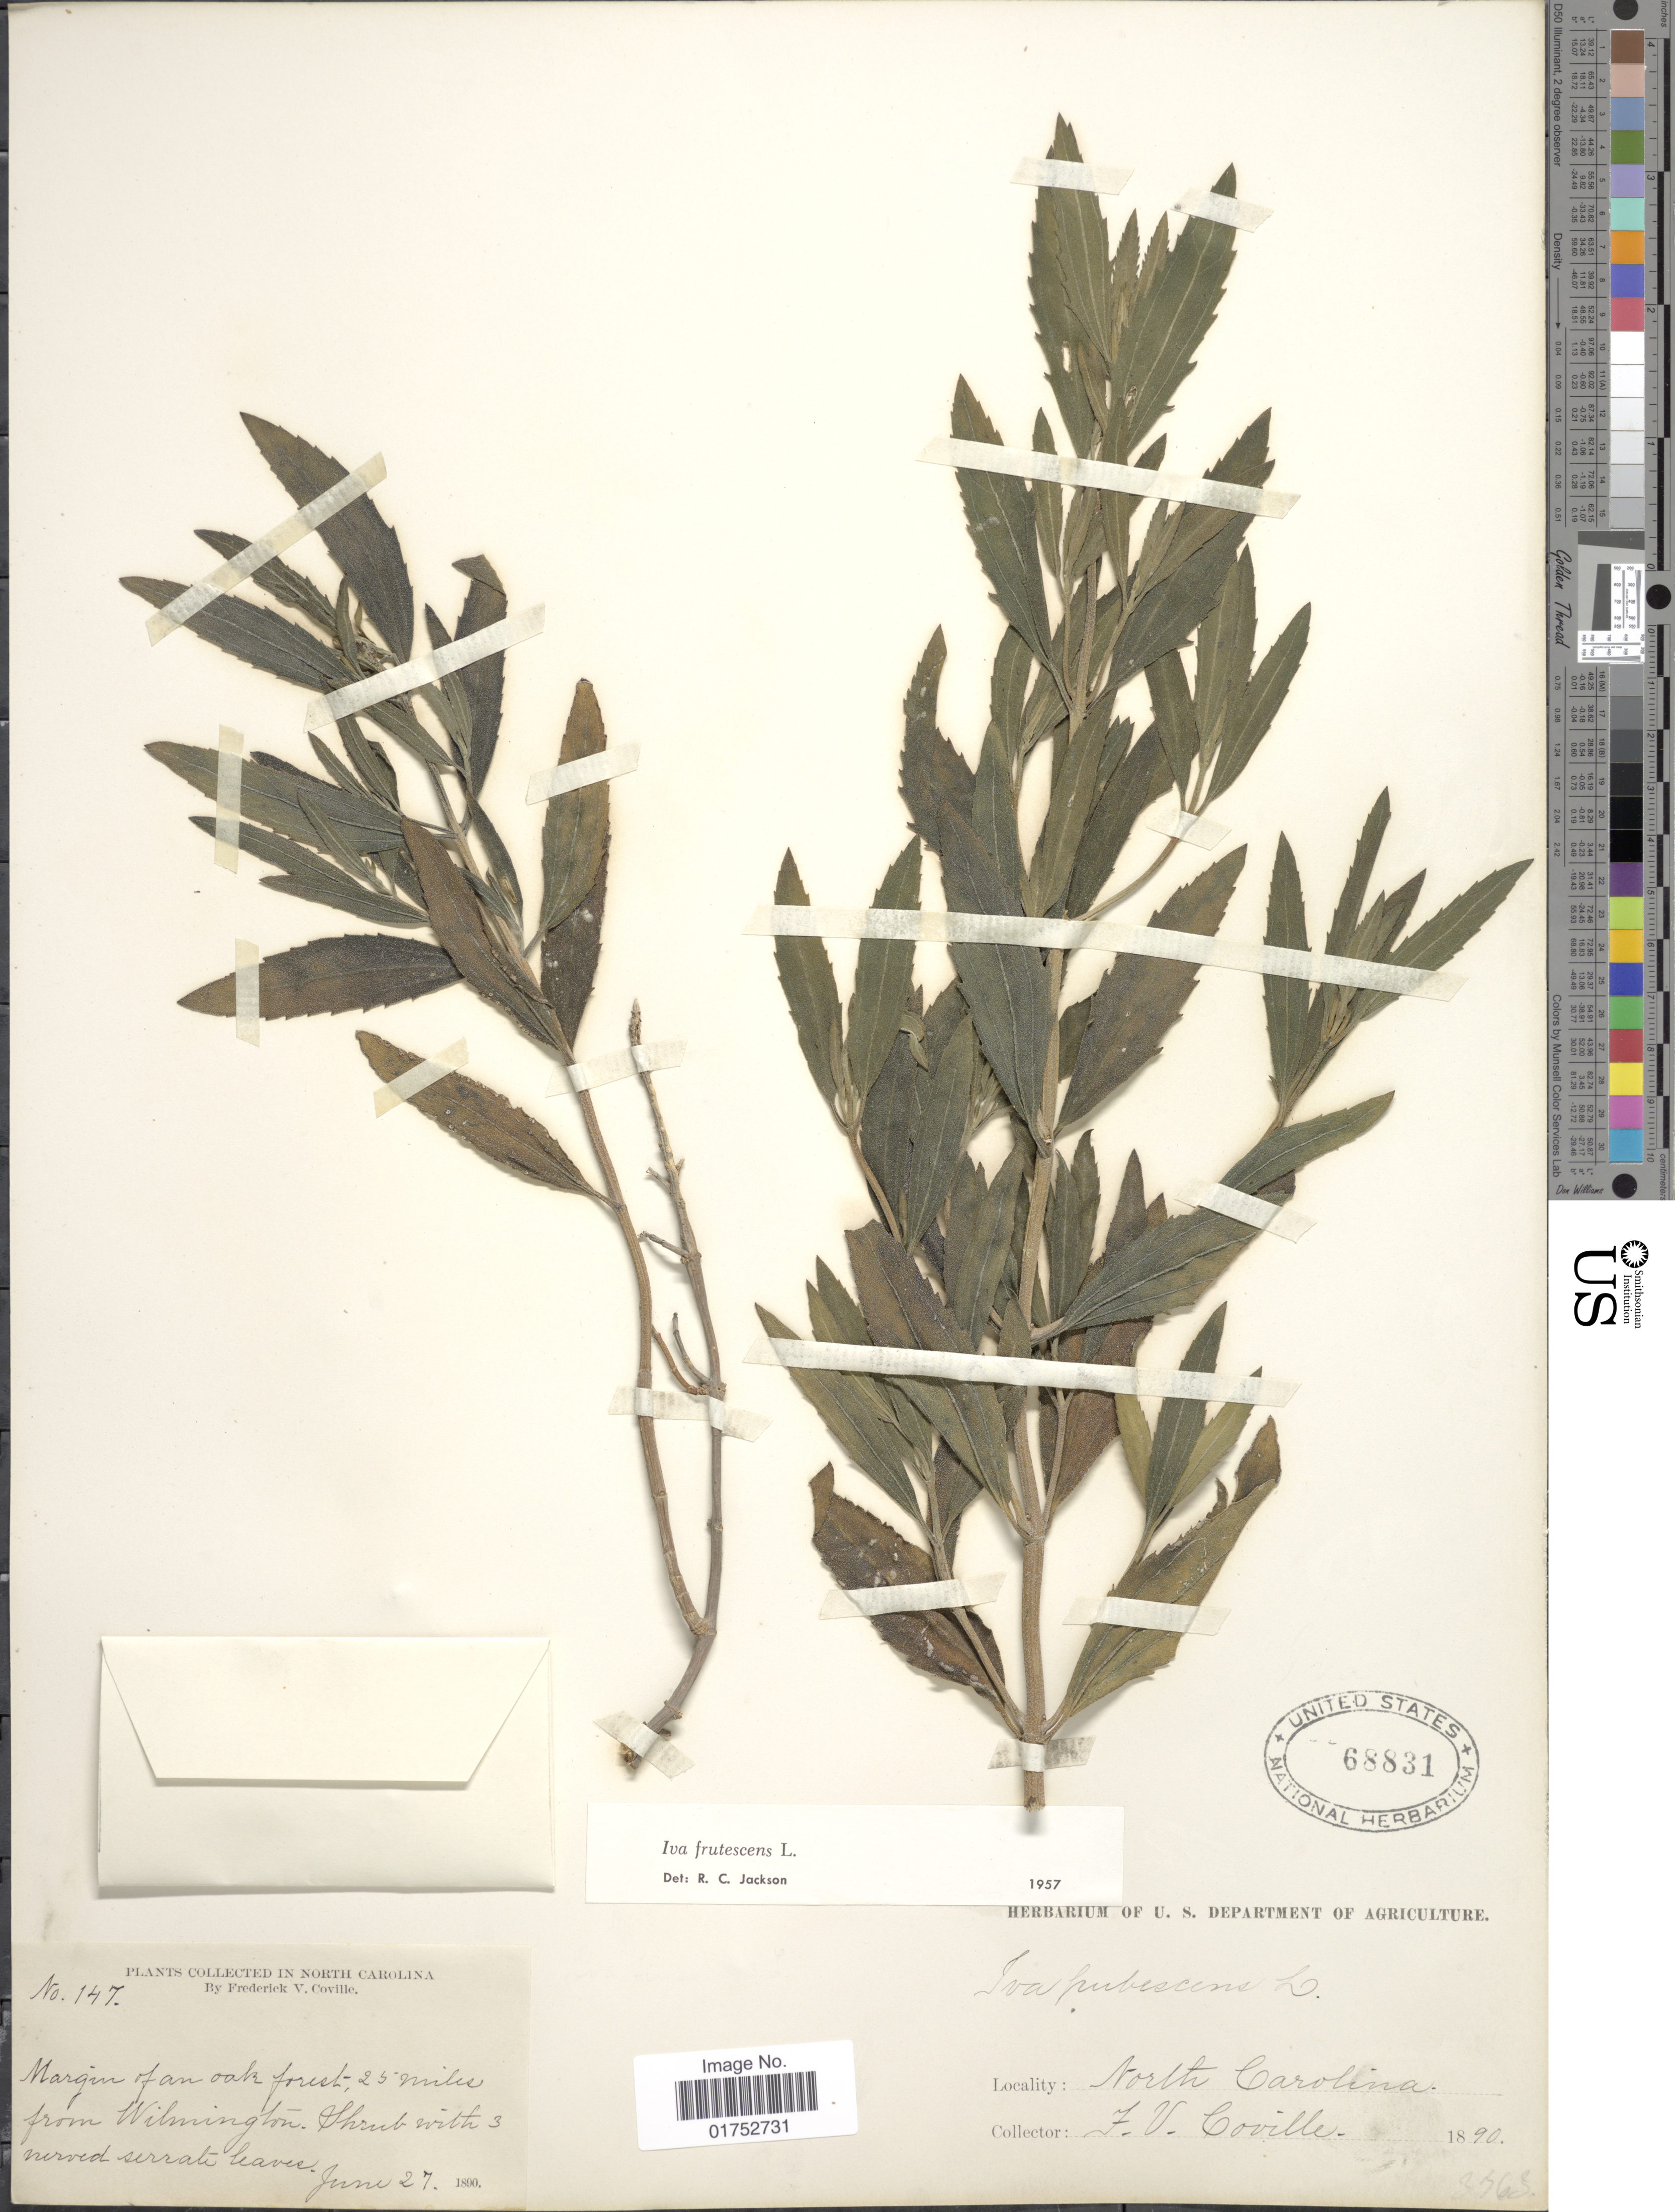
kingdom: Plantae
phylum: Tracheophyta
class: Magnoliopsida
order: Asterales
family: Asteraceae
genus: Iva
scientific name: Iva frutescens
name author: L.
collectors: F. V. Coville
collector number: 147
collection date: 1890-06-27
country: United States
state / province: North Carolina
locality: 25 miles from Wilmington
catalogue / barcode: US 68831